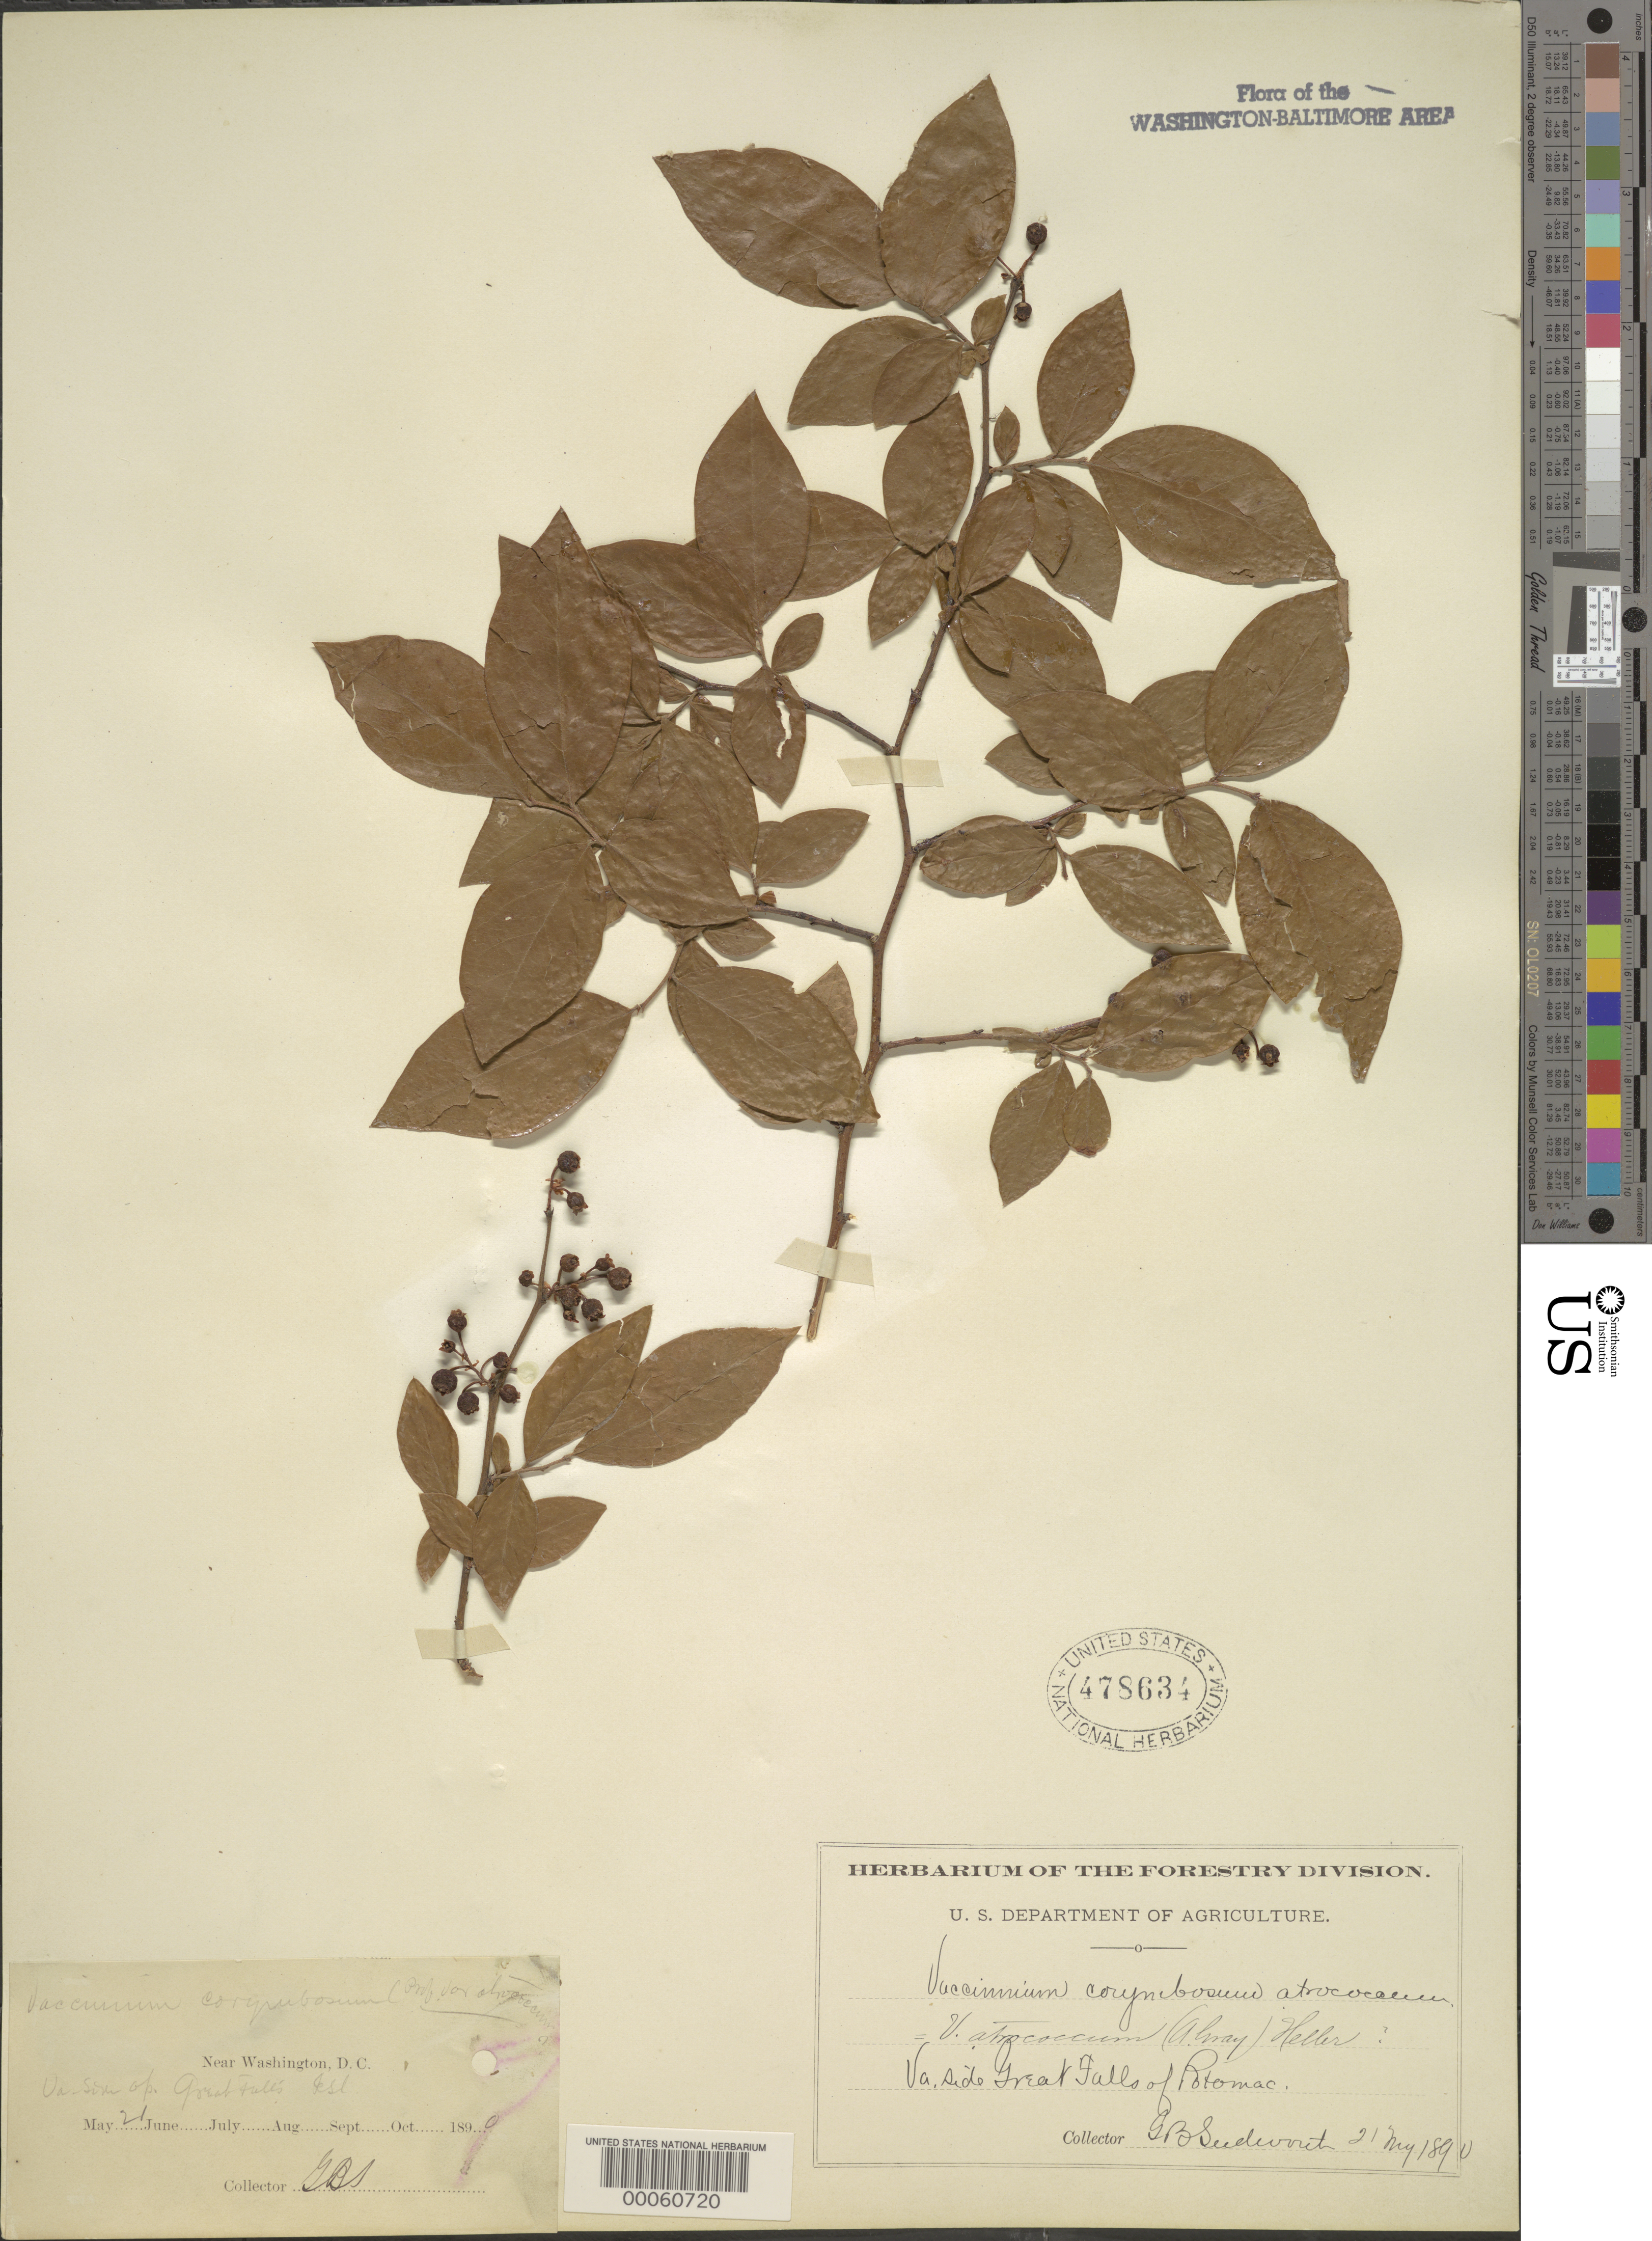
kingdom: Plantae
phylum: Tracheophyta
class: Magnoliopsida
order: Ericales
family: Ericaceae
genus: Vaccinium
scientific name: Vaccinium corymbosum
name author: L.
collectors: G. B. Sudworth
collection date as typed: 21 May 1890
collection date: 1890-05-21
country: United States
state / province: Virginia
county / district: Fairfax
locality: Great Falls Virginia side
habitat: Thick woods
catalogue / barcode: US 478634